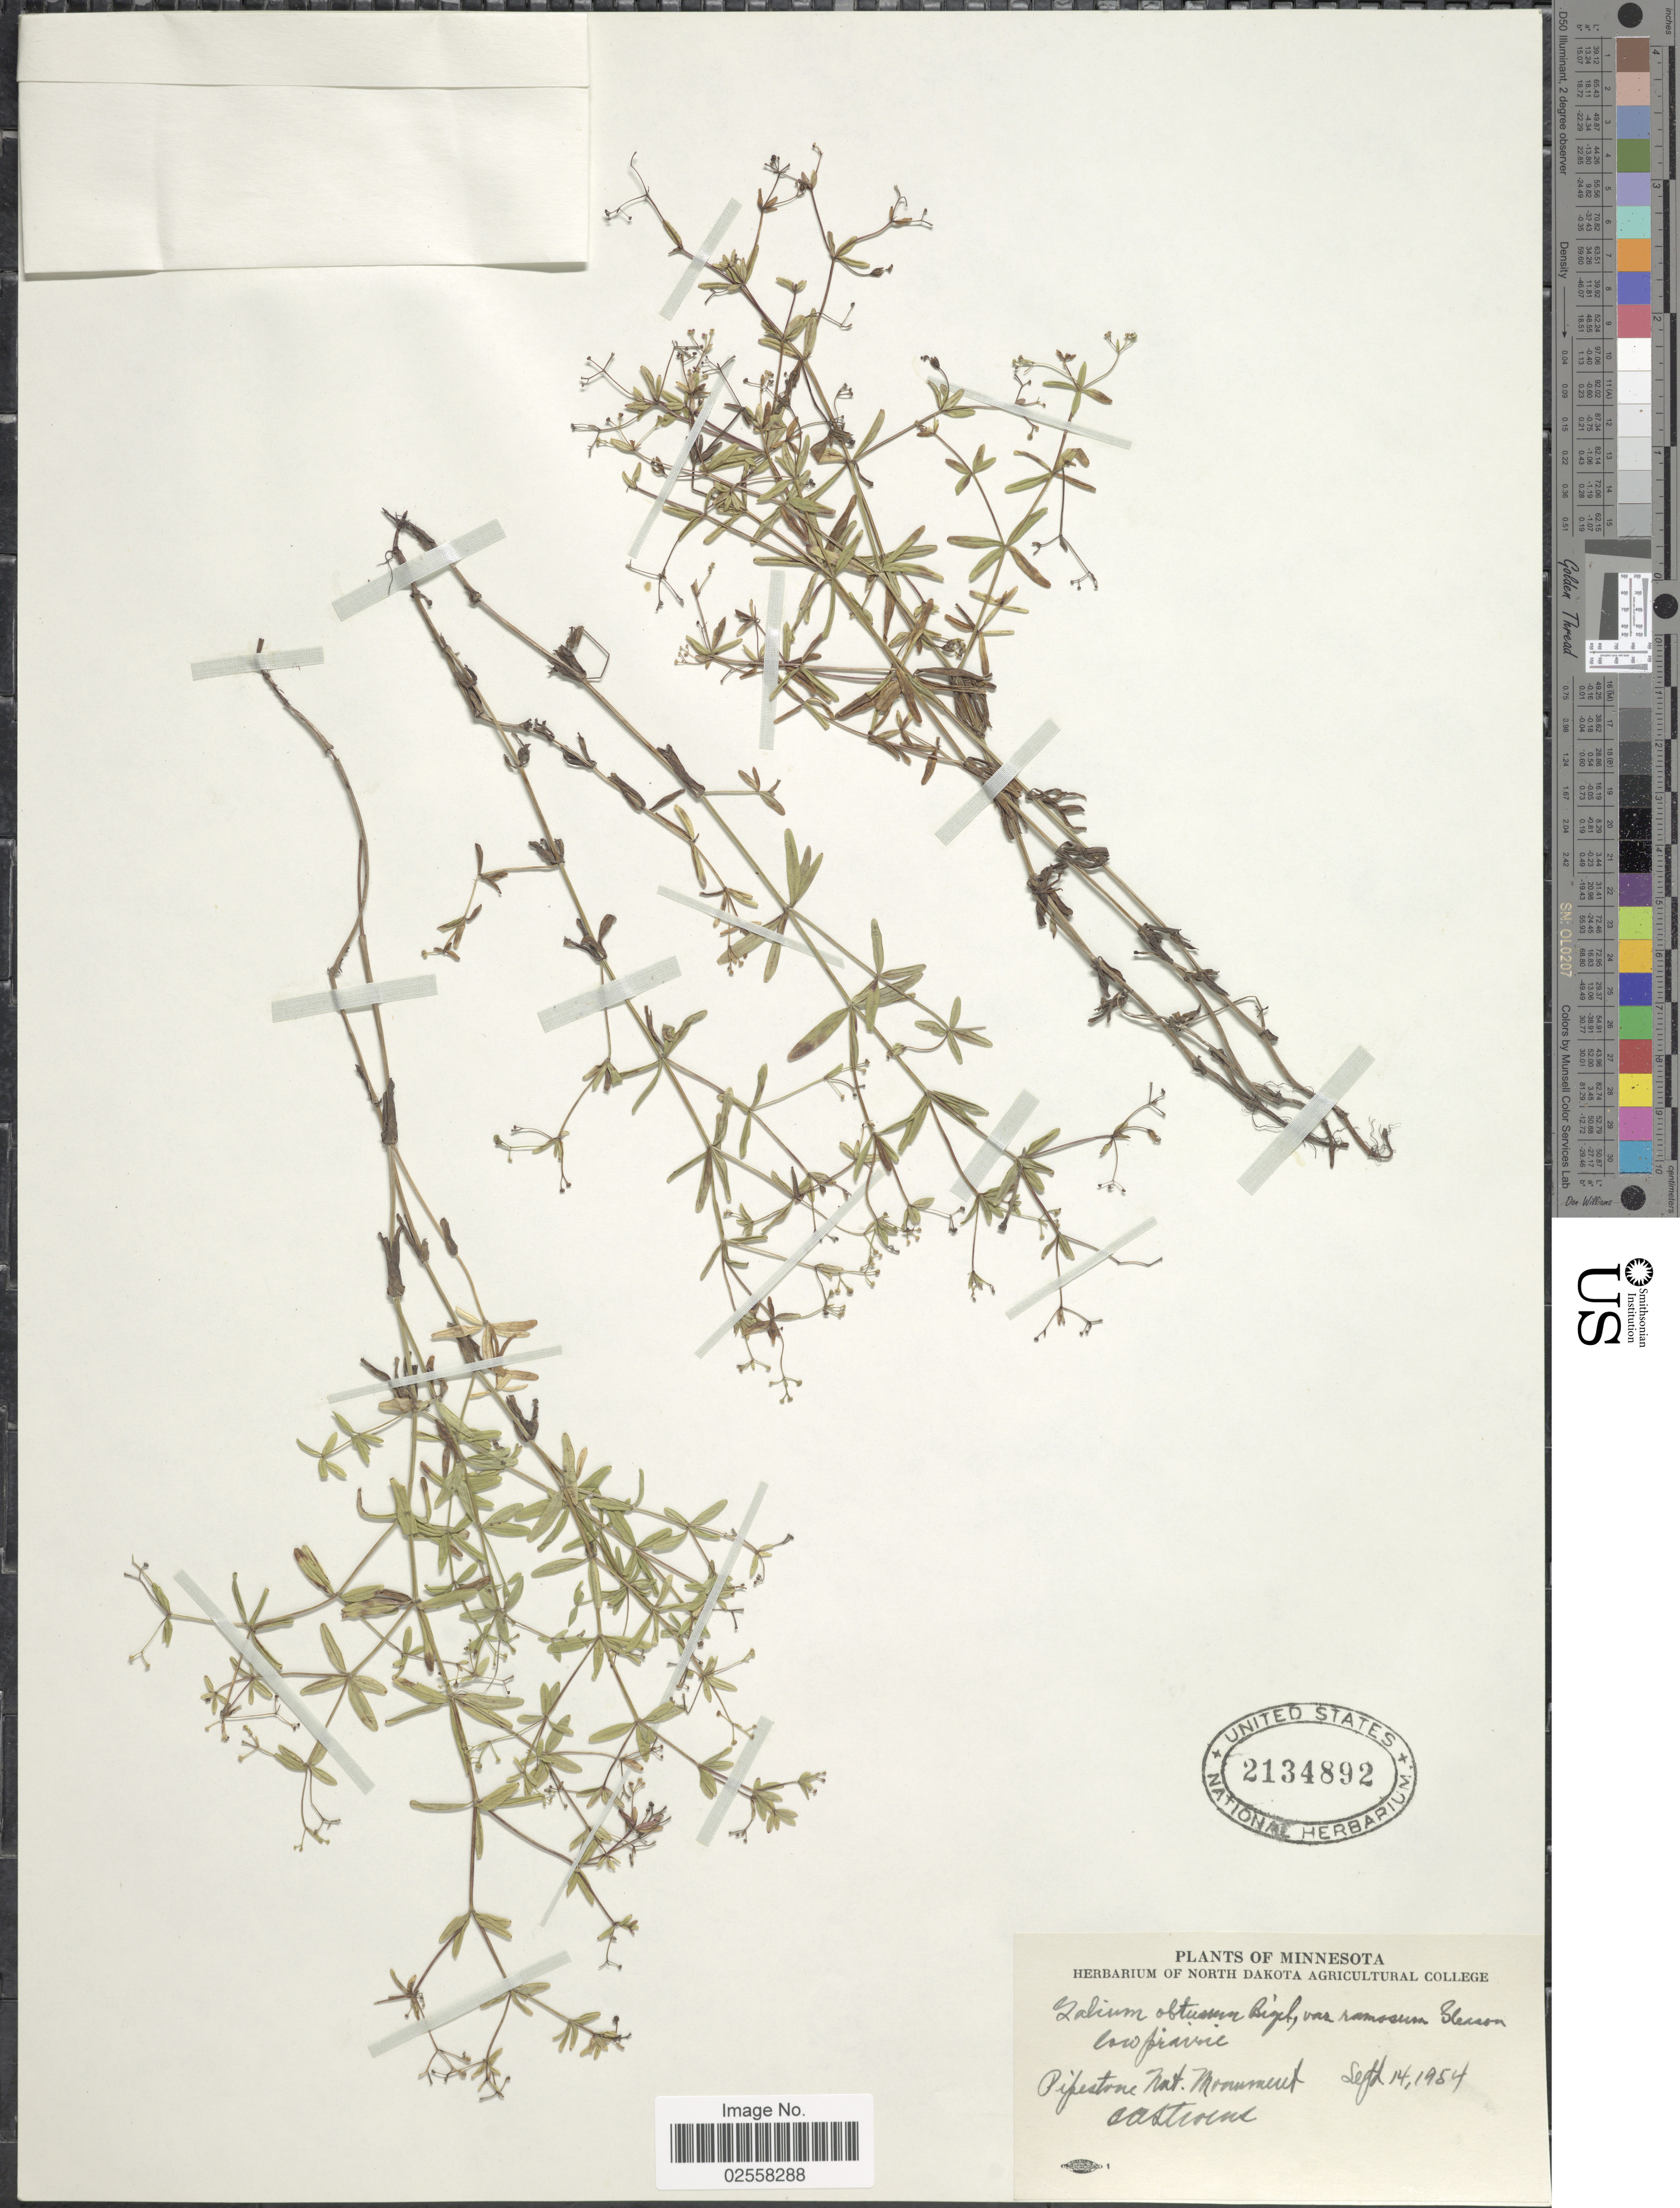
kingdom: Plantae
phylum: Tracheophyta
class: Magnoliopsida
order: Gentianales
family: Rubiaceae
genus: Galium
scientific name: Galium obtusum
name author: Bigelow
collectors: O. A. Stevens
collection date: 1954-09-14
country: United States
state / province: Minnesota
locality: Pipestone Mt. Monument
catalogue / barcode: US 2134892